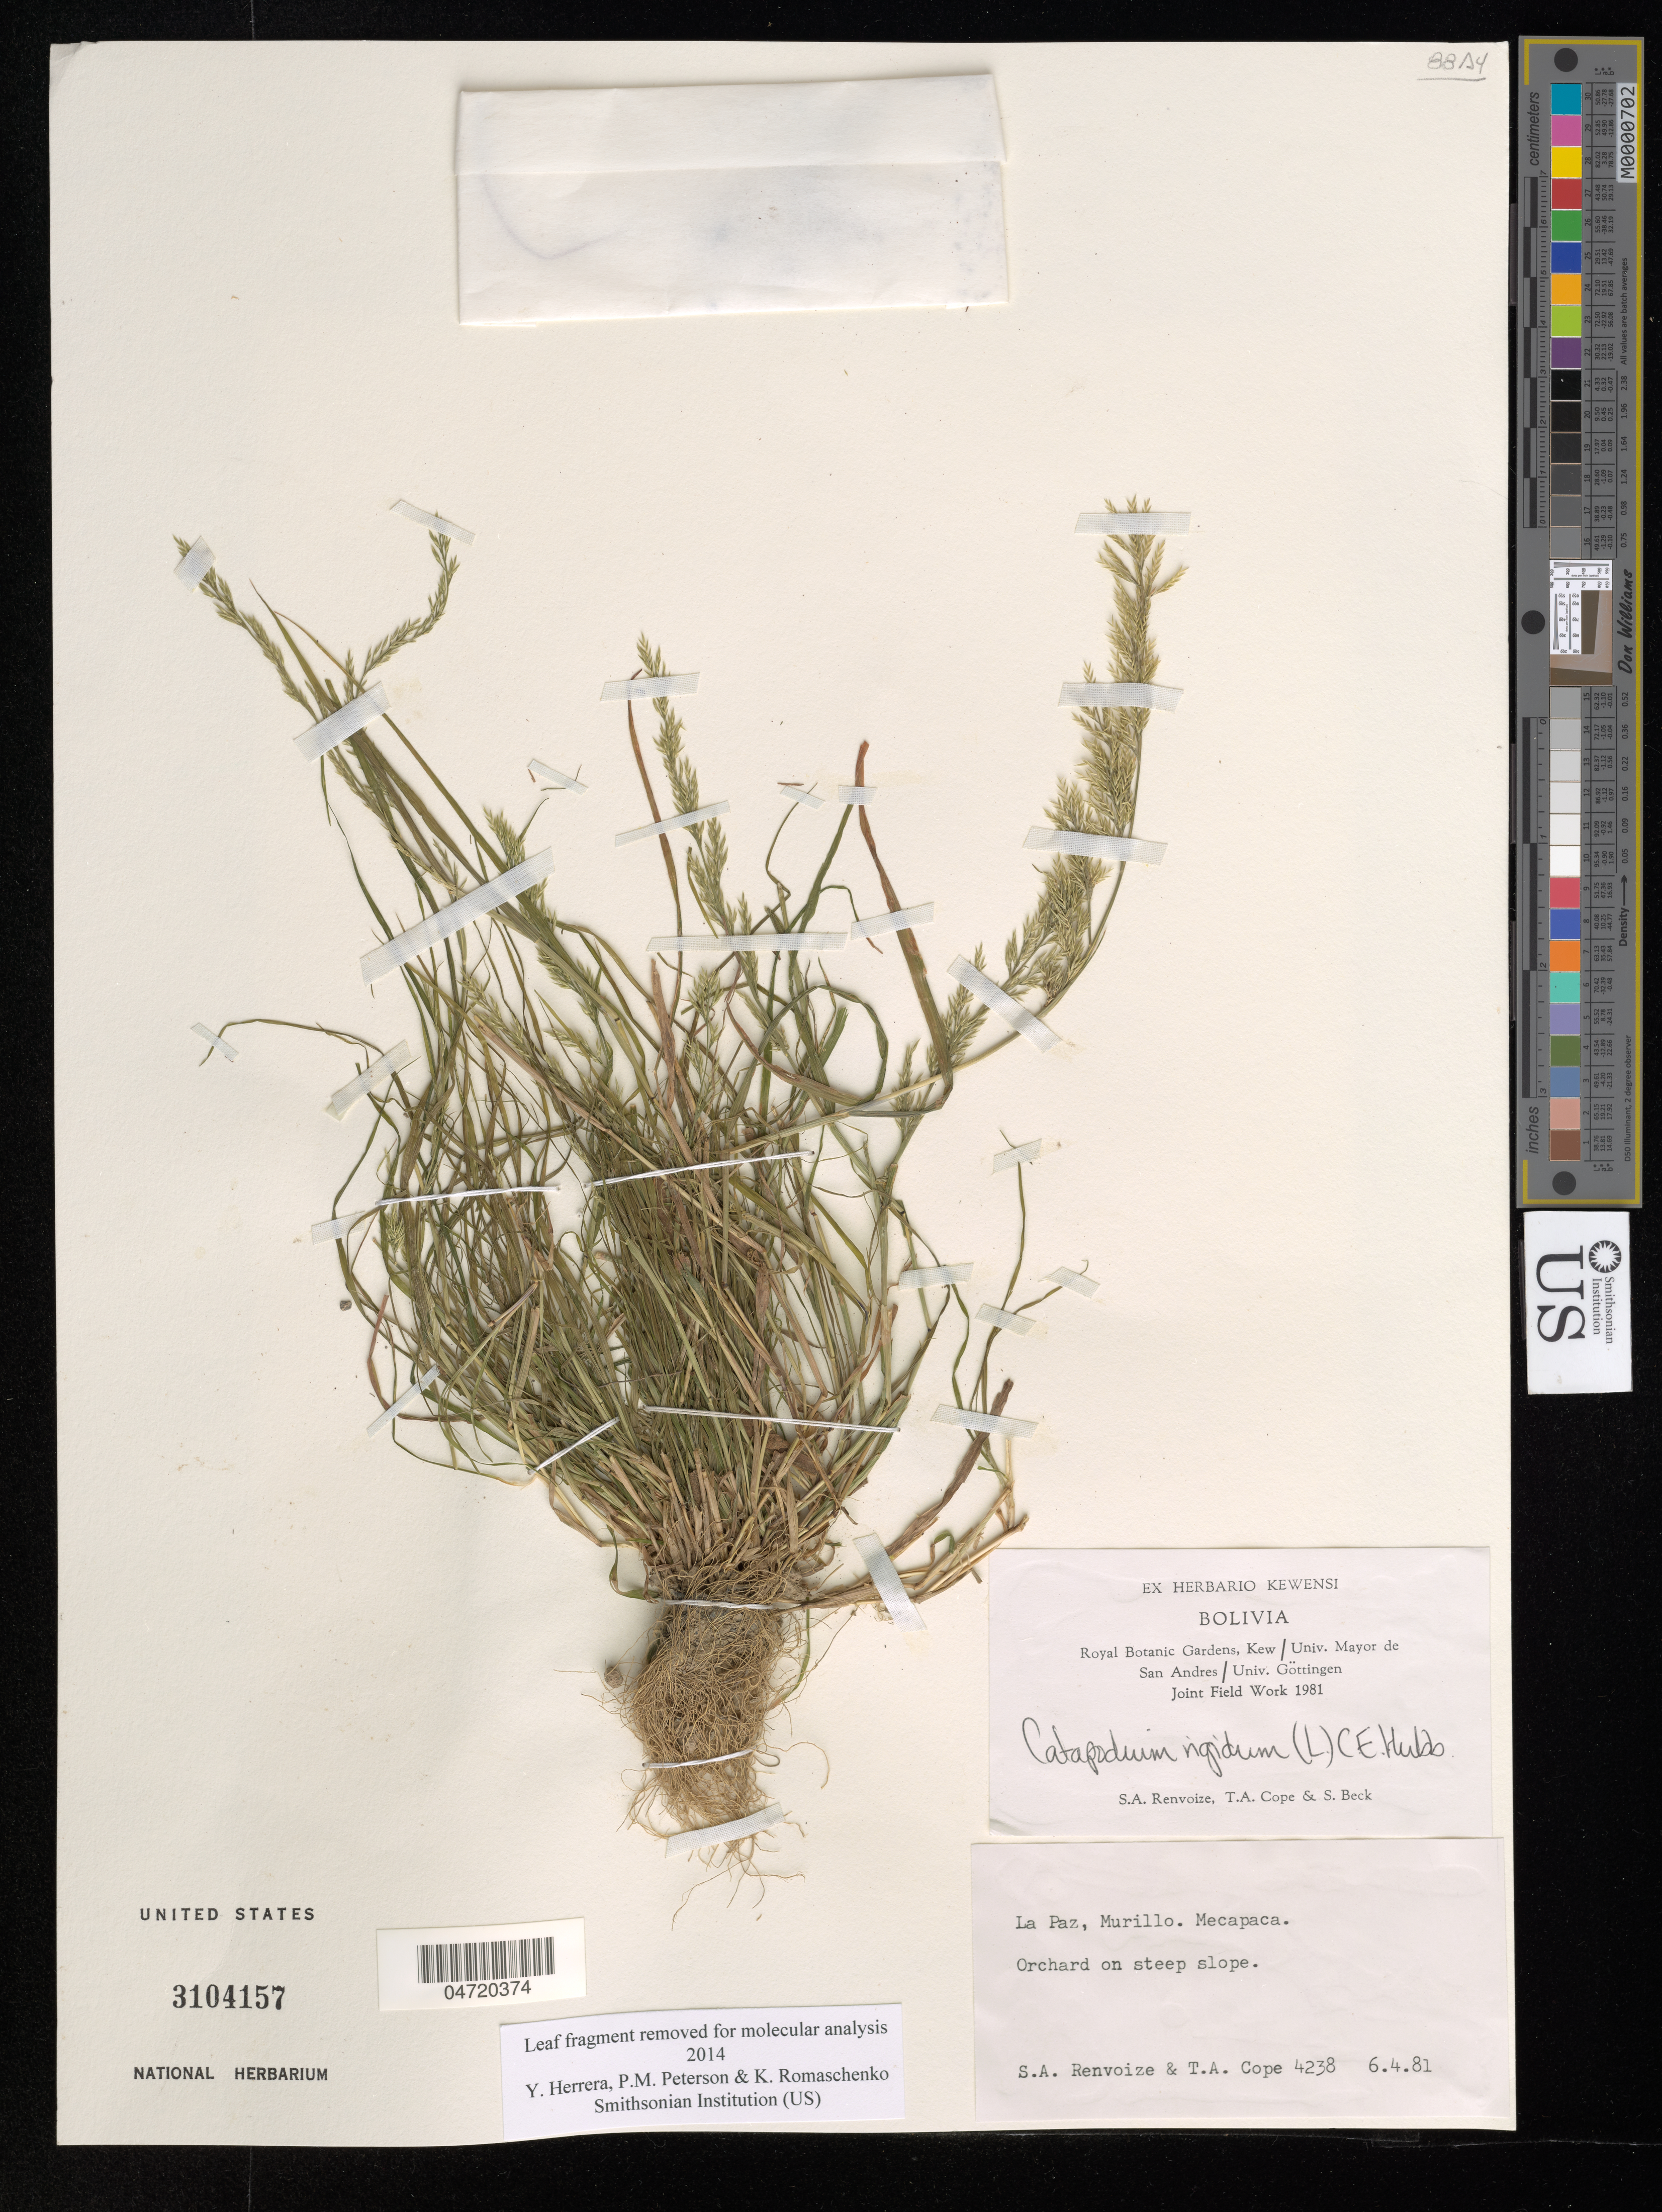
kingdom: Plantae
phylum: Tracheophyta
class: Liliopsida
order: Poales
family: Poaceae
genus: Catapodium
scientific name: Catapodium rigidum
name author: (L.) C.E. Hubb.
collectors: S. A. Renvoize, T. A. Cope & S. Beck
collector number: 4238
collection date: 1981-04-06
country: Bolivia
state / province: La Paz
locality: Murillo. Mecapaca. Orchard on steep slope.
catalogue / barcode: US 3104157